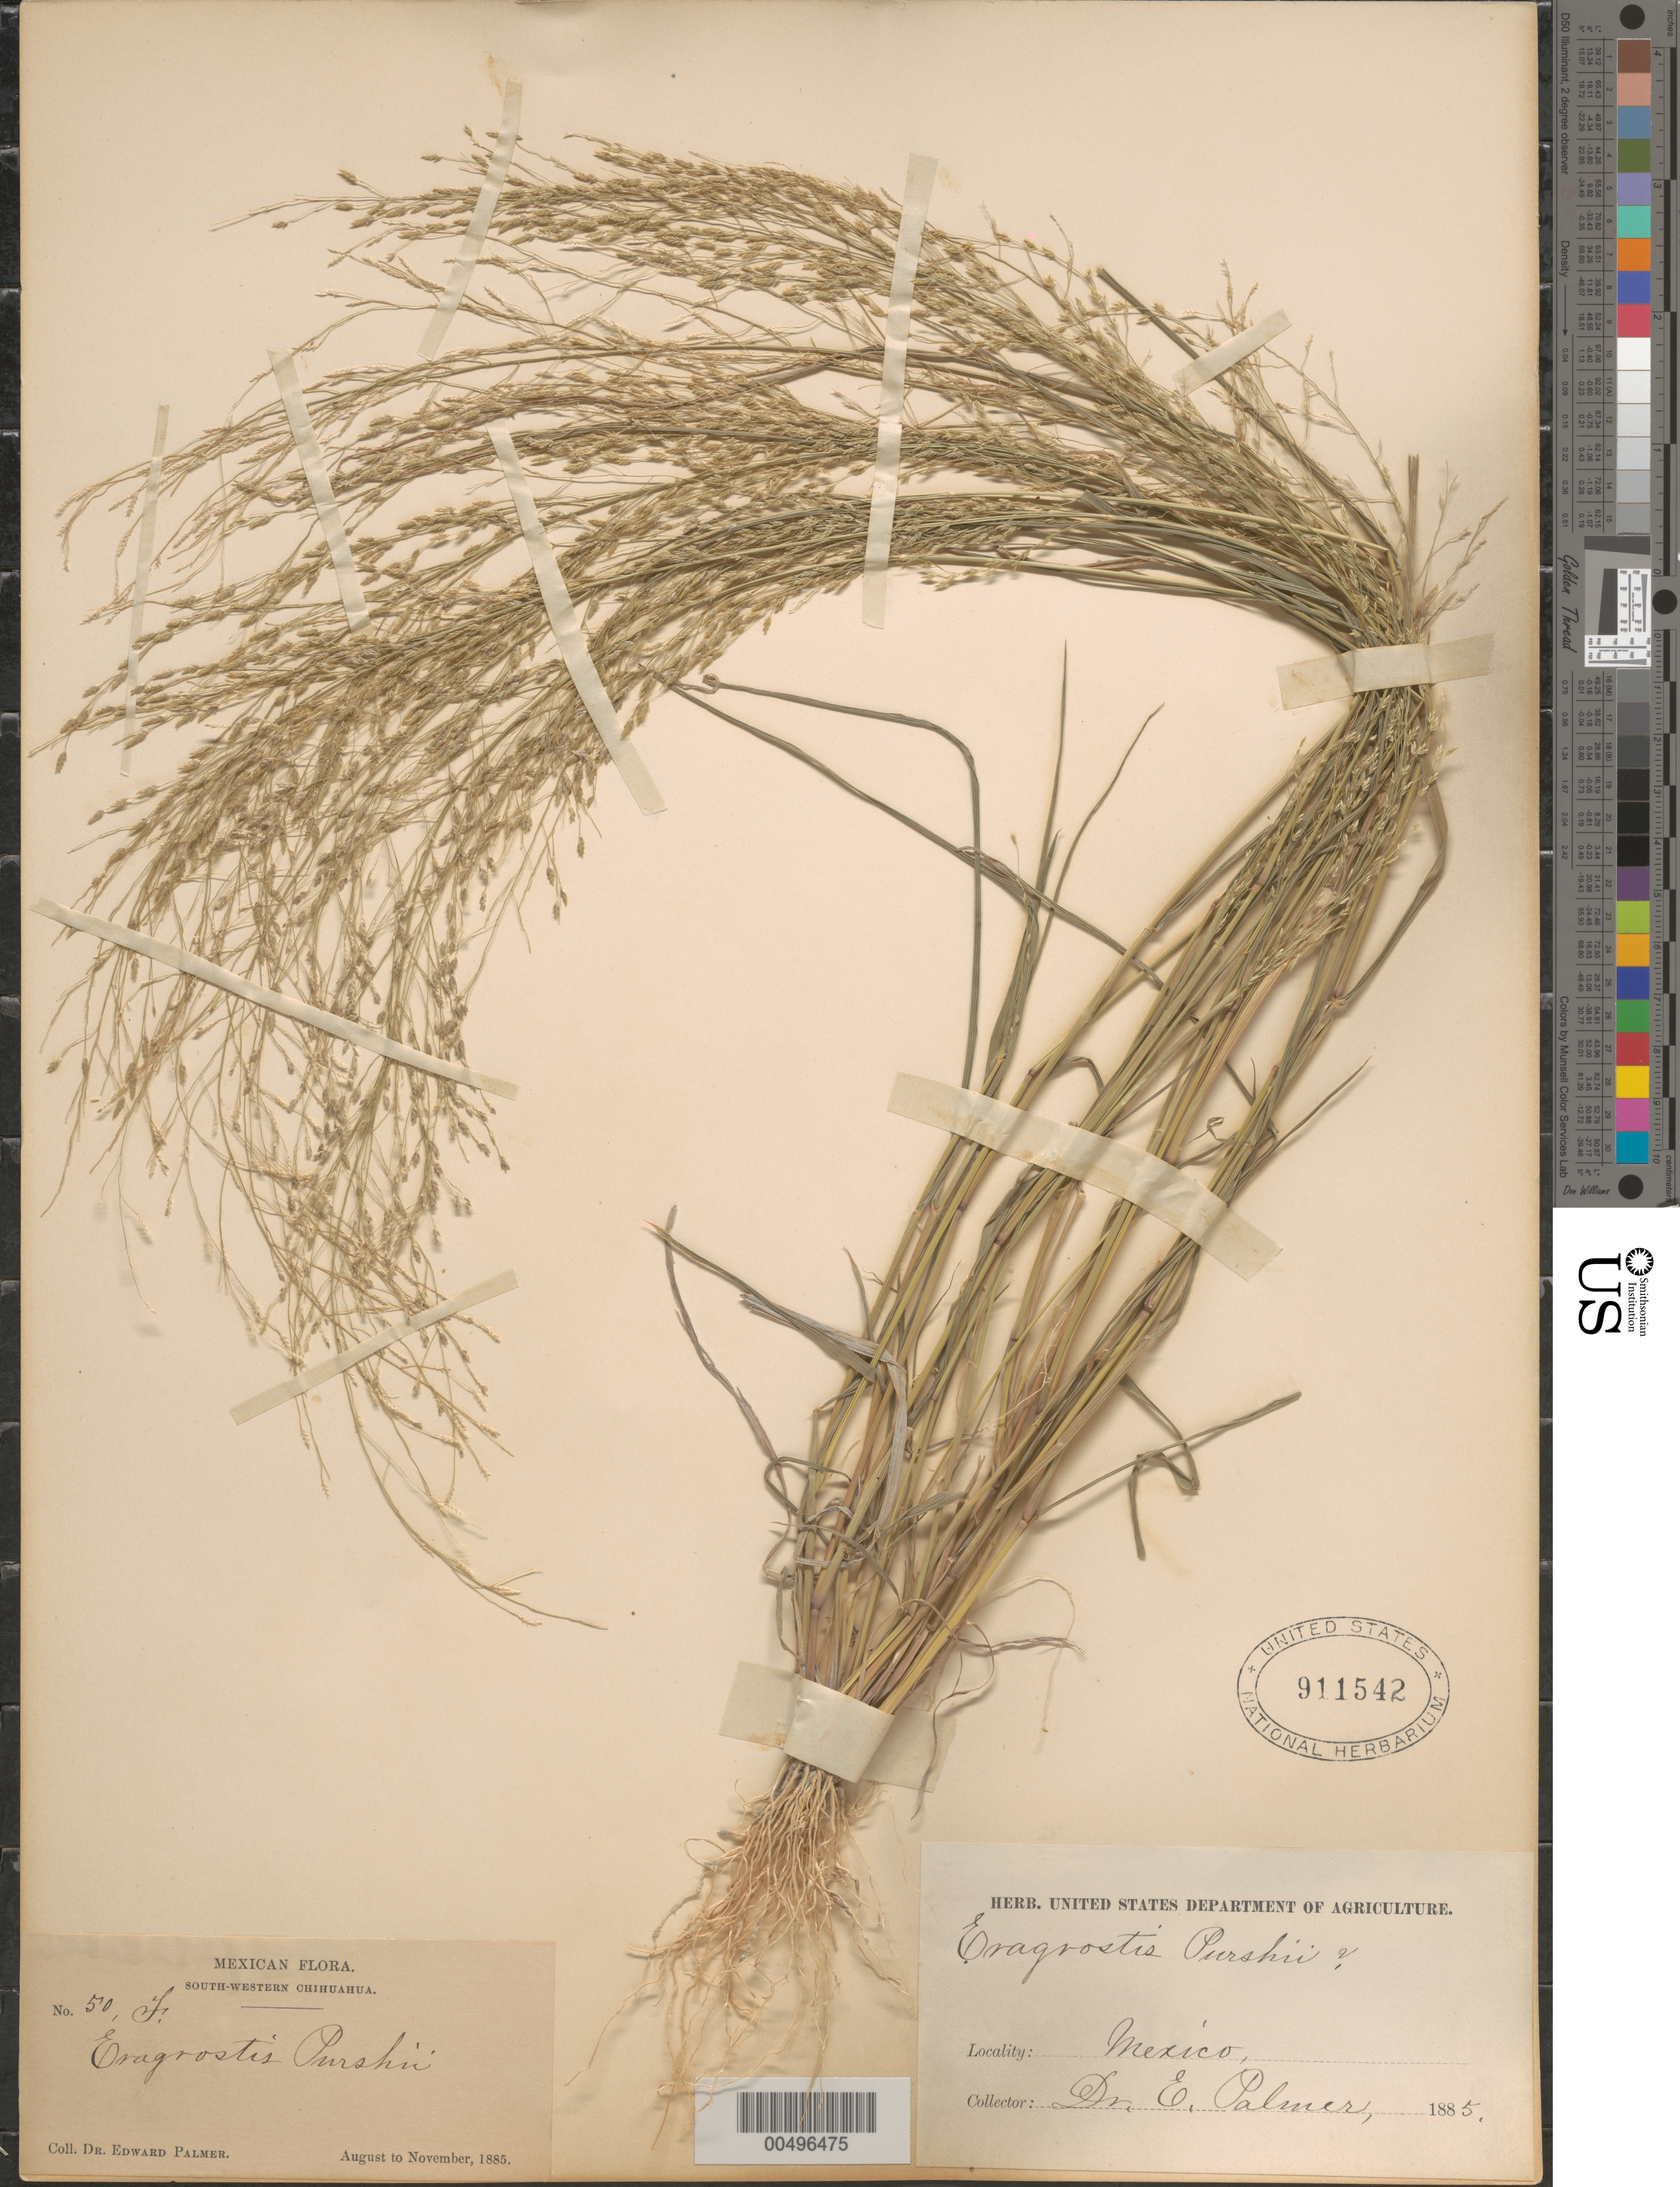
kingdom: Plantae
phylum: Tracheophyta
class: Liliopsida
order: Poales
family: Poaceae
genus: Eragrostis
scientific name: Eragrostis pectinacea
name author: (Michx.) Nees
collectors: E. Palmer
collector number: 50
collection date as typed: Aug 1885 to Nov 1885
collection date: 1885-08/1885-11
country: Mexico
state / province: Chihuahua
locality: South-western Chihuahua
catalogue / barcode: US 911542